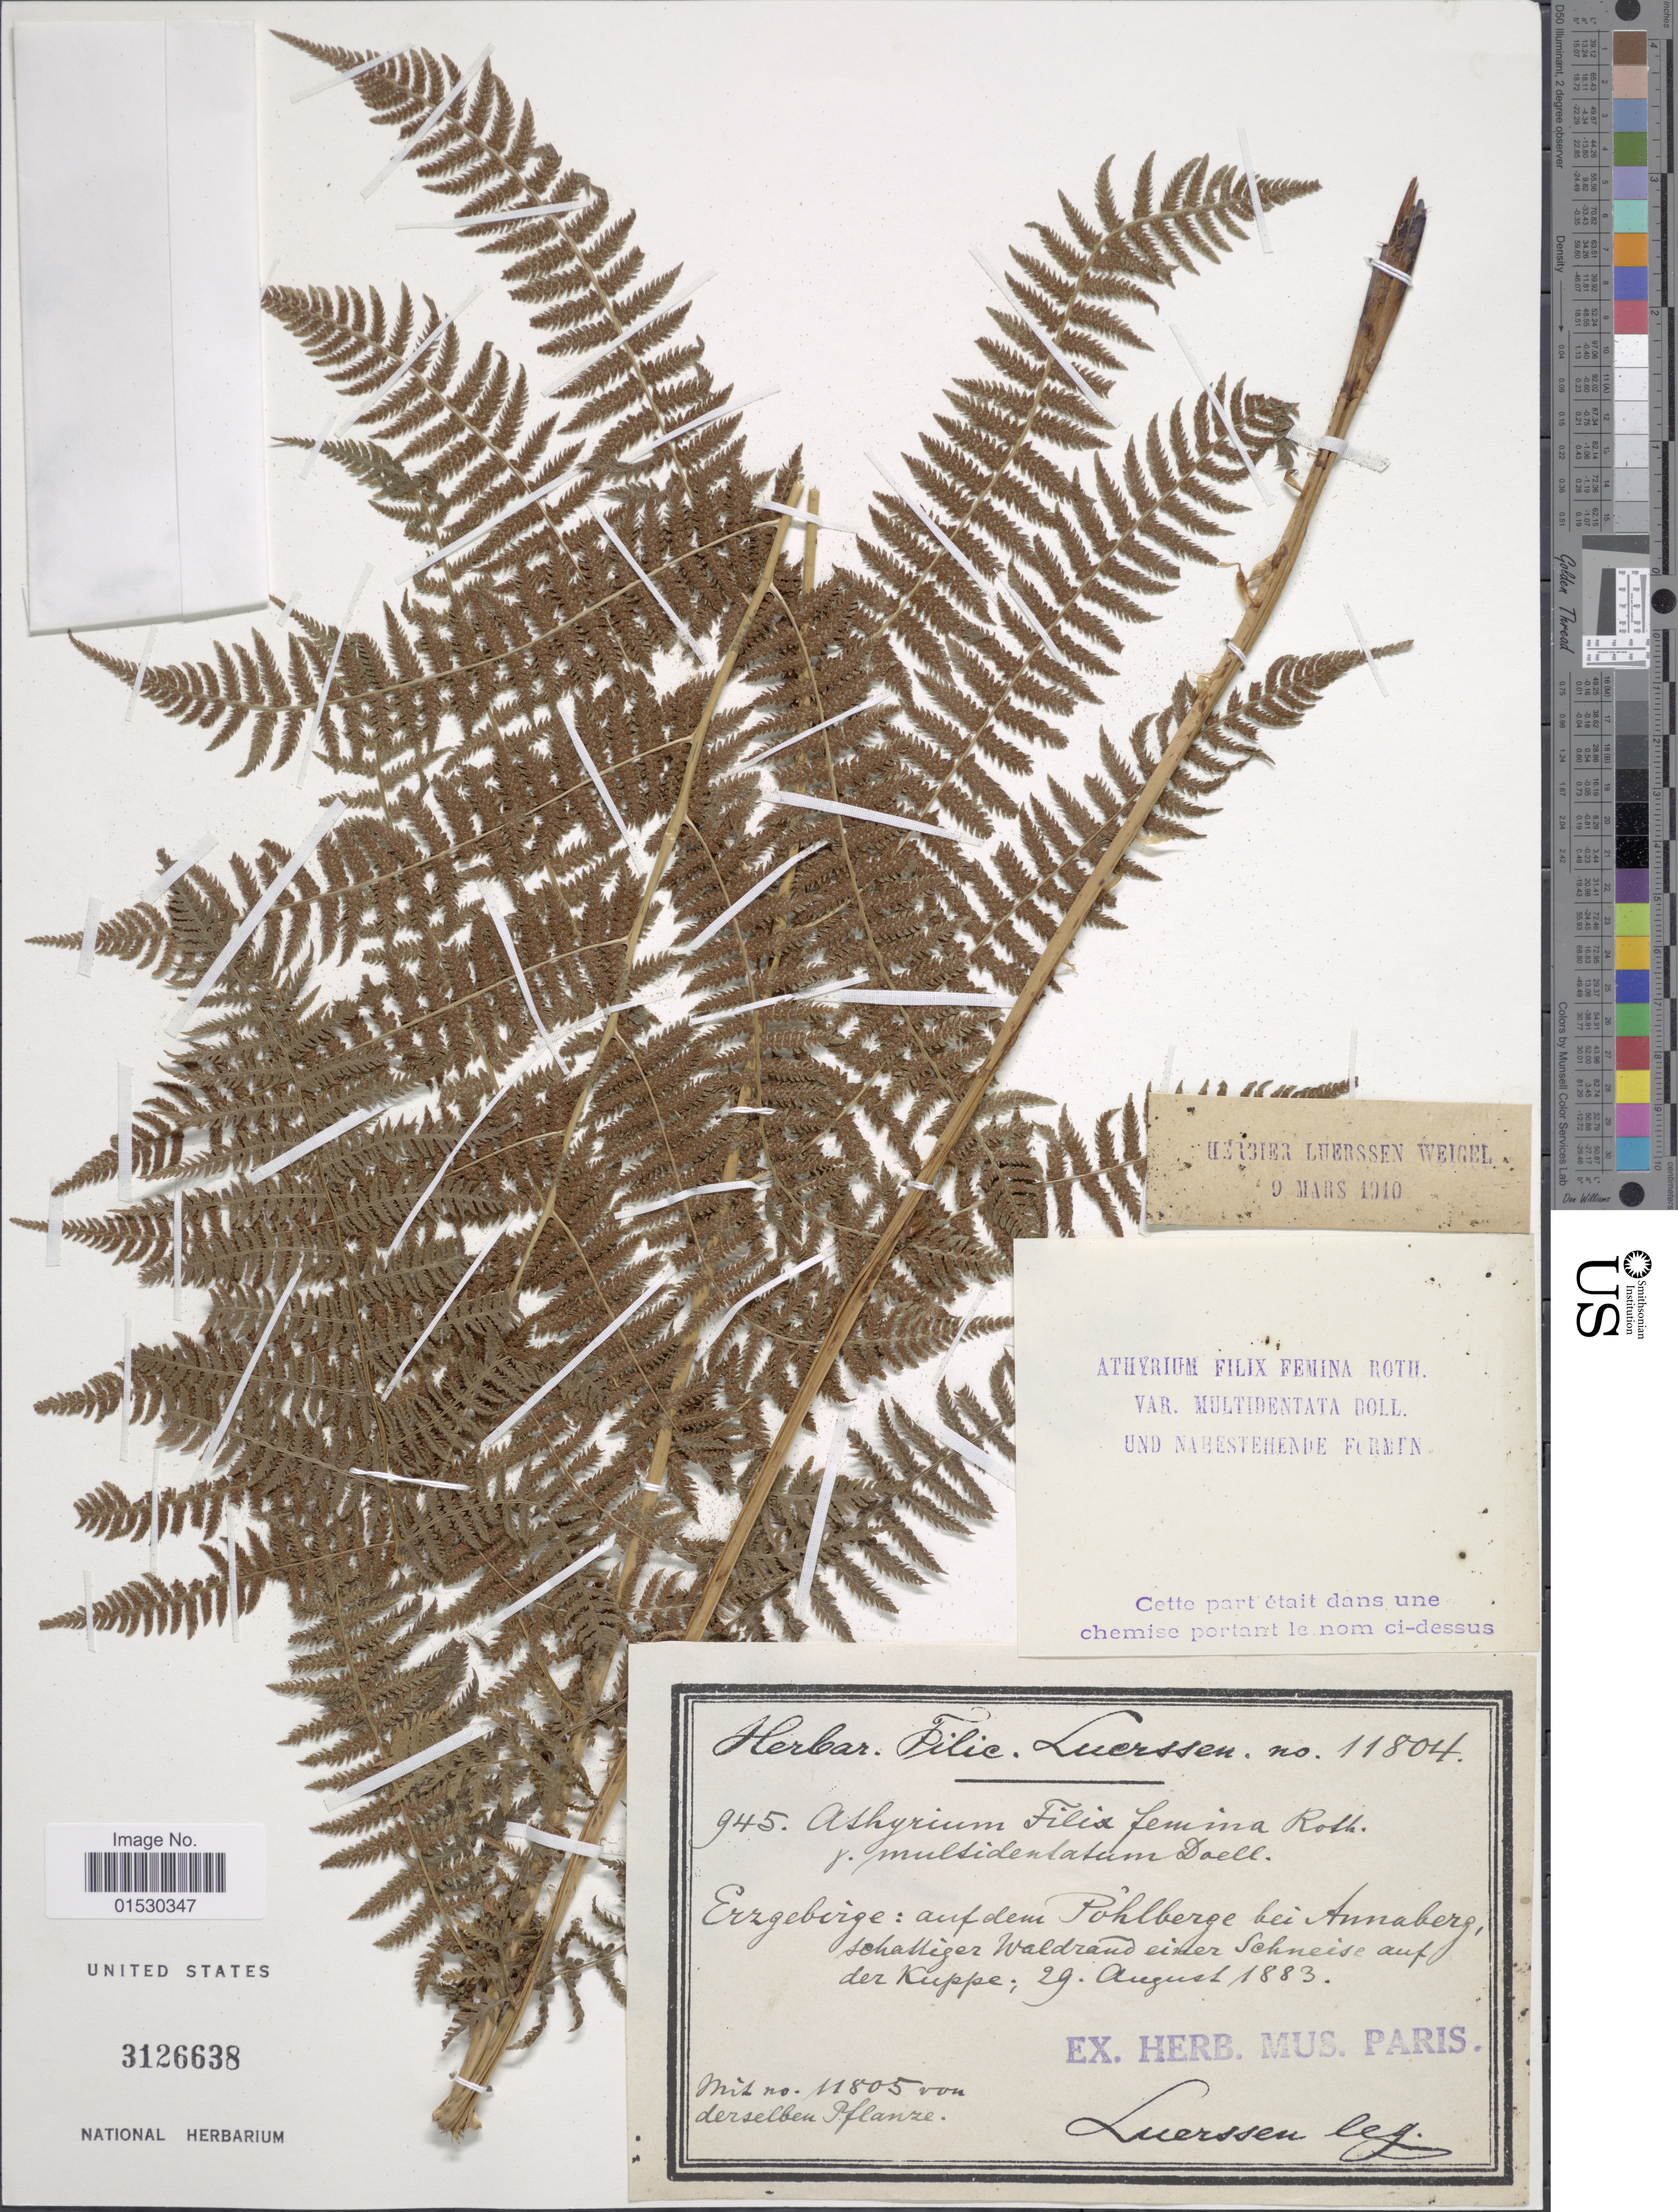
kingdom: Plantae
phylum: Tracheophyta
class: Polypodiopsida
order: Polypodiales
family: Athyriaceae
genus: Athyrium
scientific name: Athyrium filix-femina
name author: (L.) Roth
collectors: Luerssen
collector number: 945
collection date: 1883-08-29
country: Germany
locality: Erzgebirge: auf dem Pohlberge bei Annaberg, schalliger Waldrand einer Schneise auf der Kuppe [interpreted]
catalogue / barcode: US 3126638